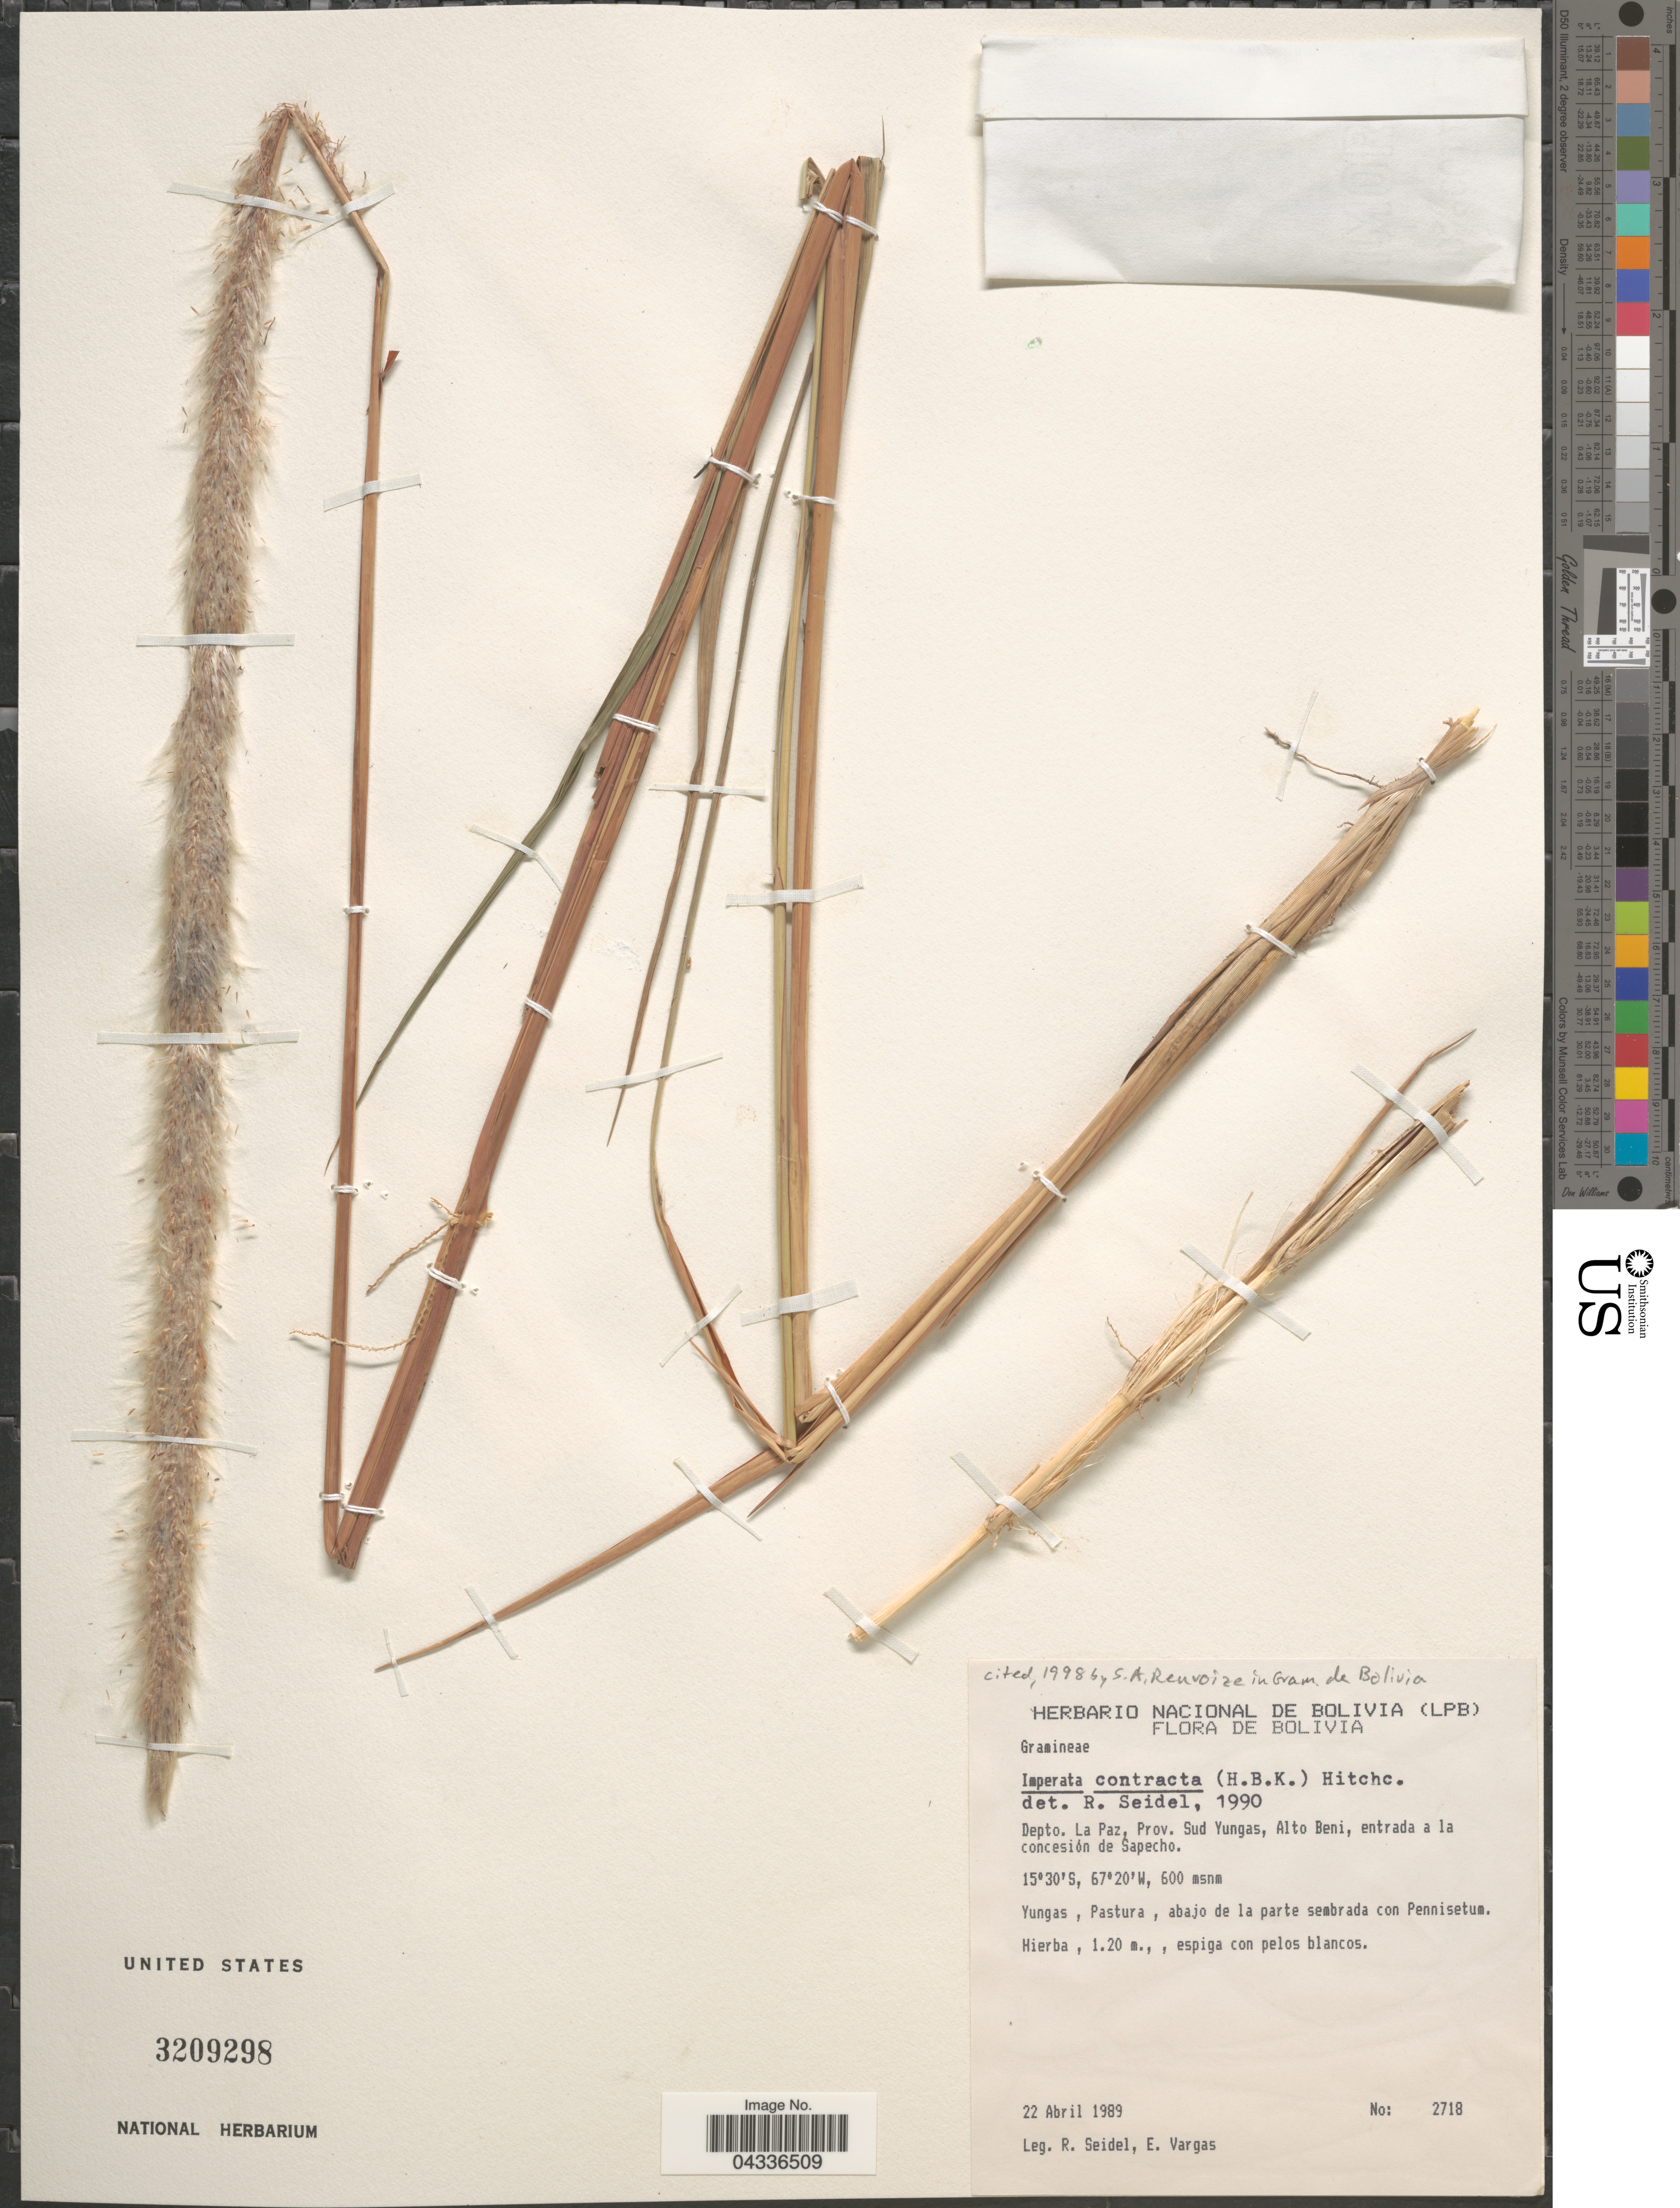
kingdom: Plantae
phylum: Tracheophyta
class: Liliopsida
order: Poales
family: Poaceae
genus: Imperata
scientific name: Imperata contracta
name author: (Kunth) Hitchc.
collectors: R. Seidel & E. Vargas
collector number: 2718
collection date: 1989-04-22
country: Bolivia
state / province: La Paz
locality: Depto. La Paz, Prov. Sud Yungas, Alto Beni, entrada a la concesión de Sapecho.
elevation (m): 600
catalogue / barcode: US 3209298